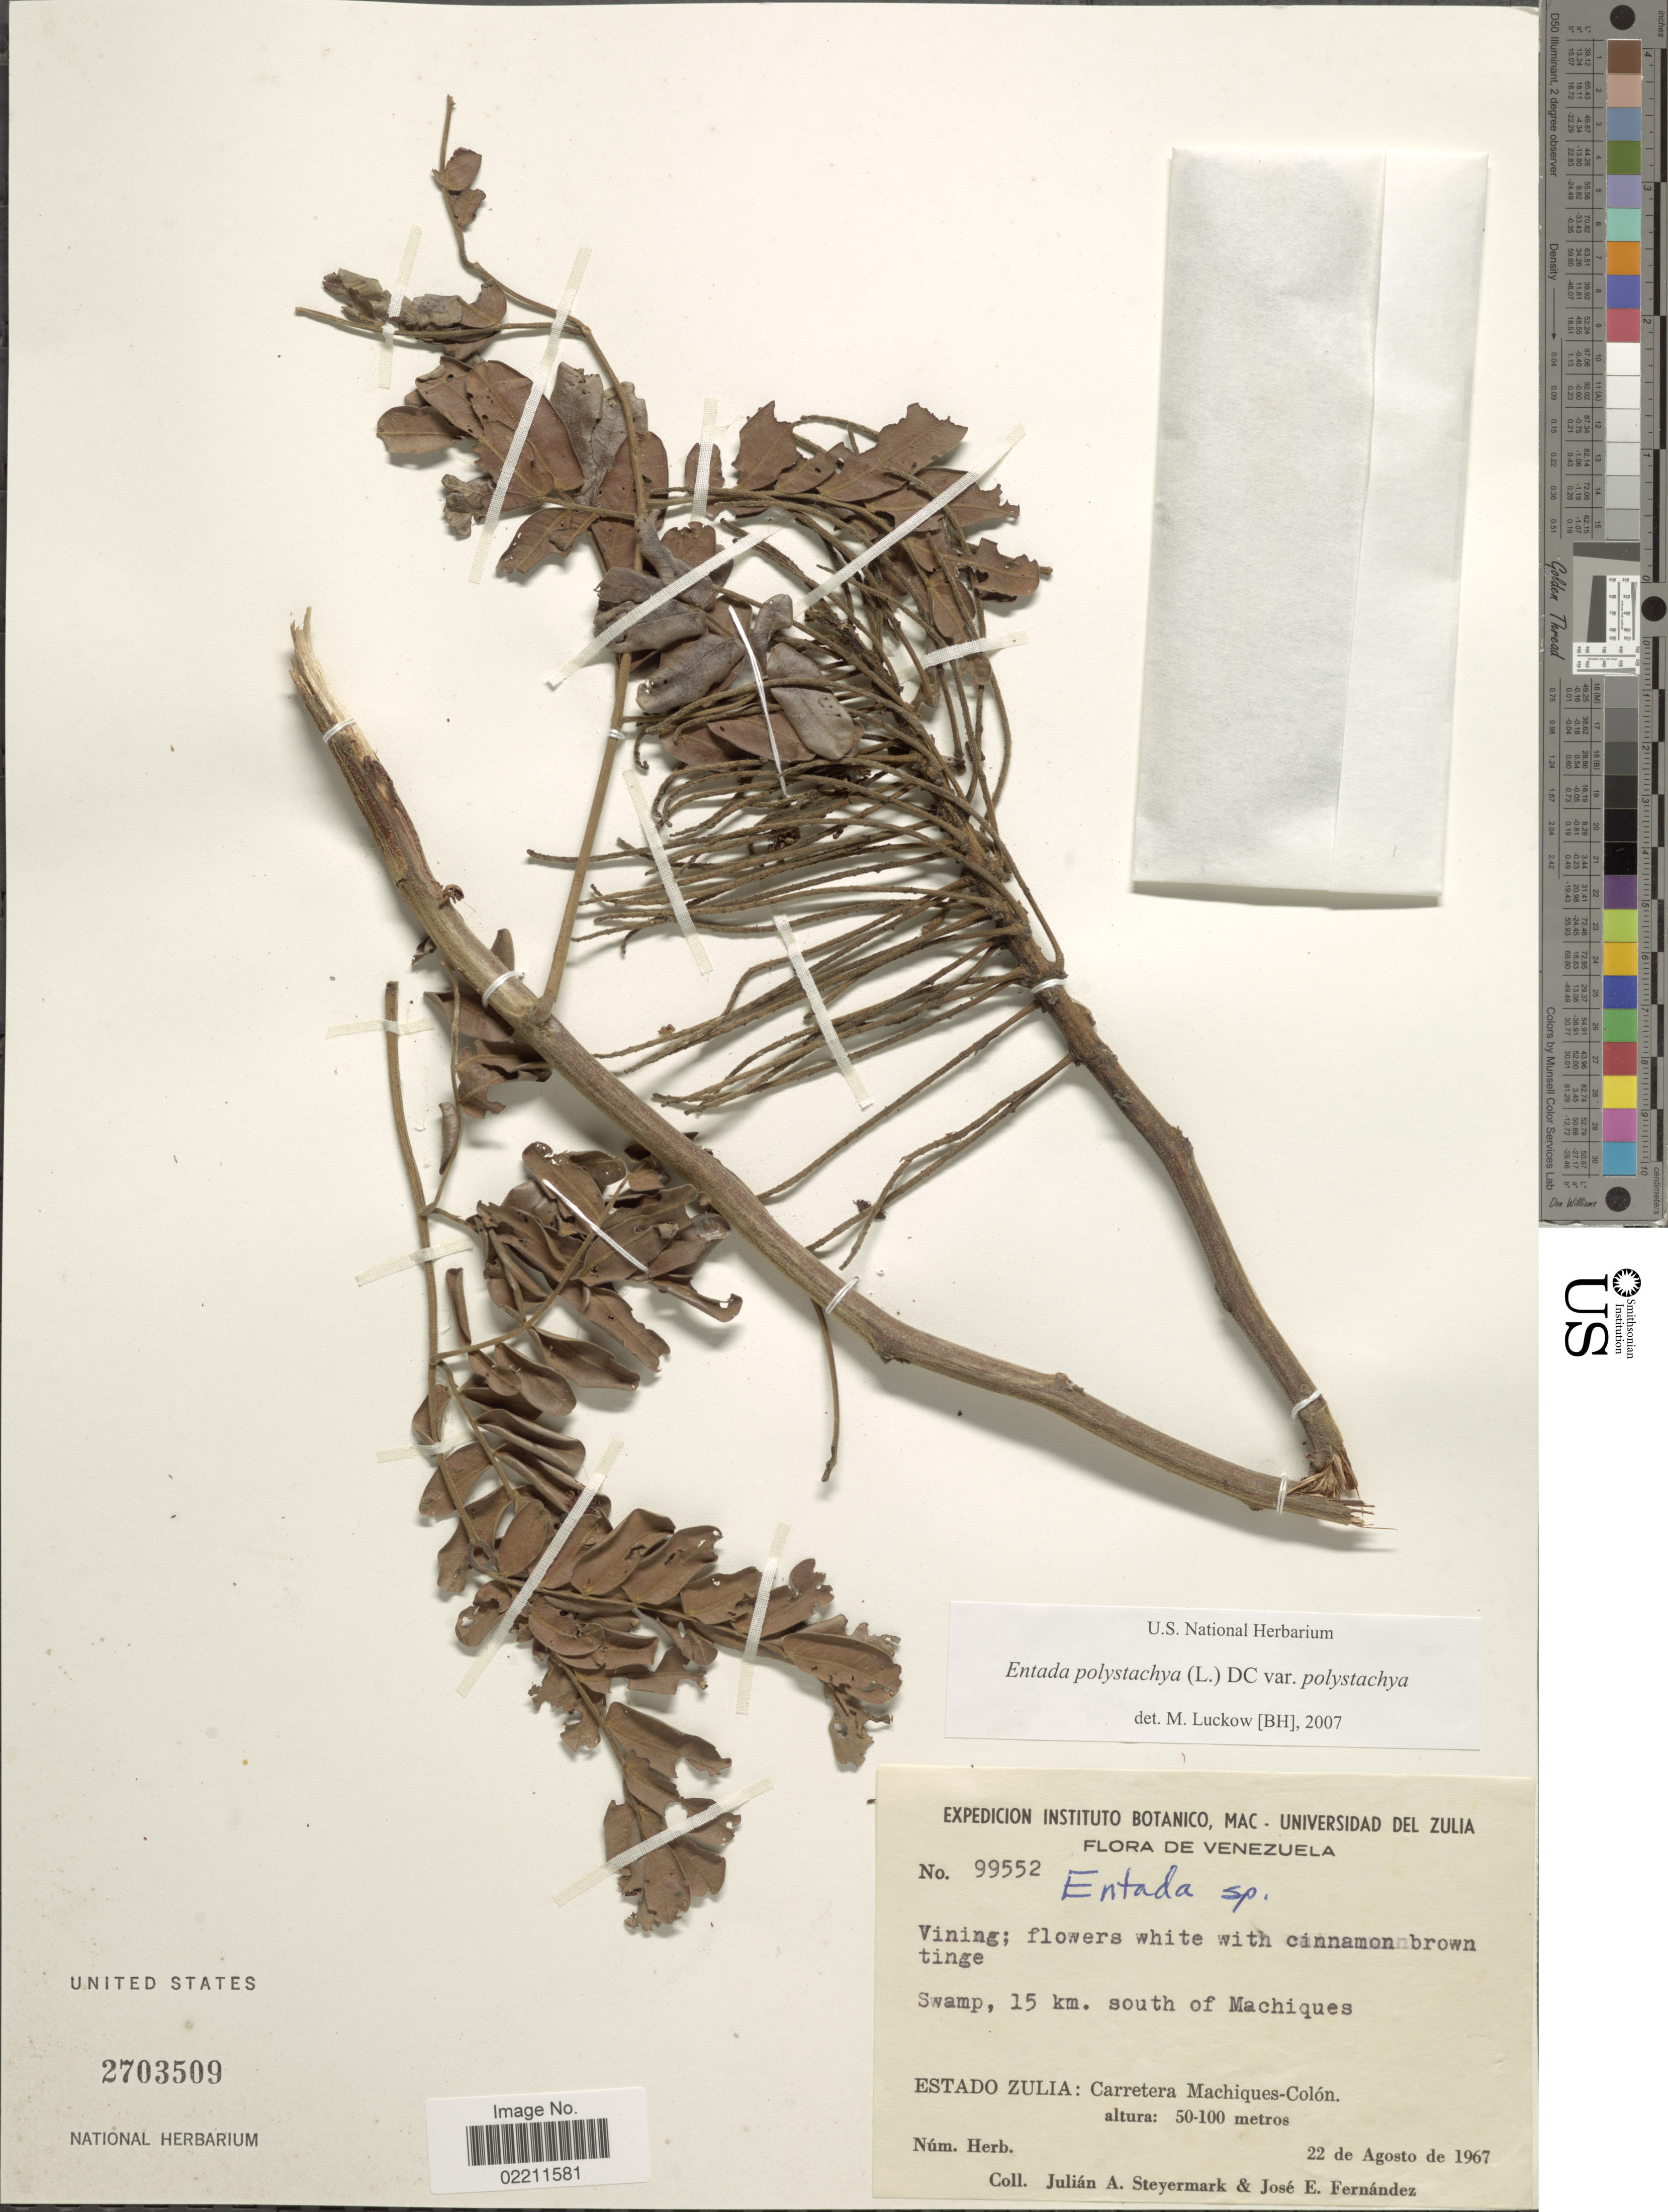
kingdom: Plantae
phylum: Tracheophyta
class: Magnoliopsida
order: Fabales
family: Fabaceae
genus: Entada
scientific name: Entada polystachya var. polystachya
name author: (L.) DC.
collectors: J. Steyermark & J. Fernández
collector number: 99552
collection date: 1967-08-22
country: Venezuela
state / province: Zulia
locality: Estado Zulia: Carretera Machiques - Colon. Swamp, 15 km south of Machiques.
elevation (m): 50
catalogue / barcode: US 2703509